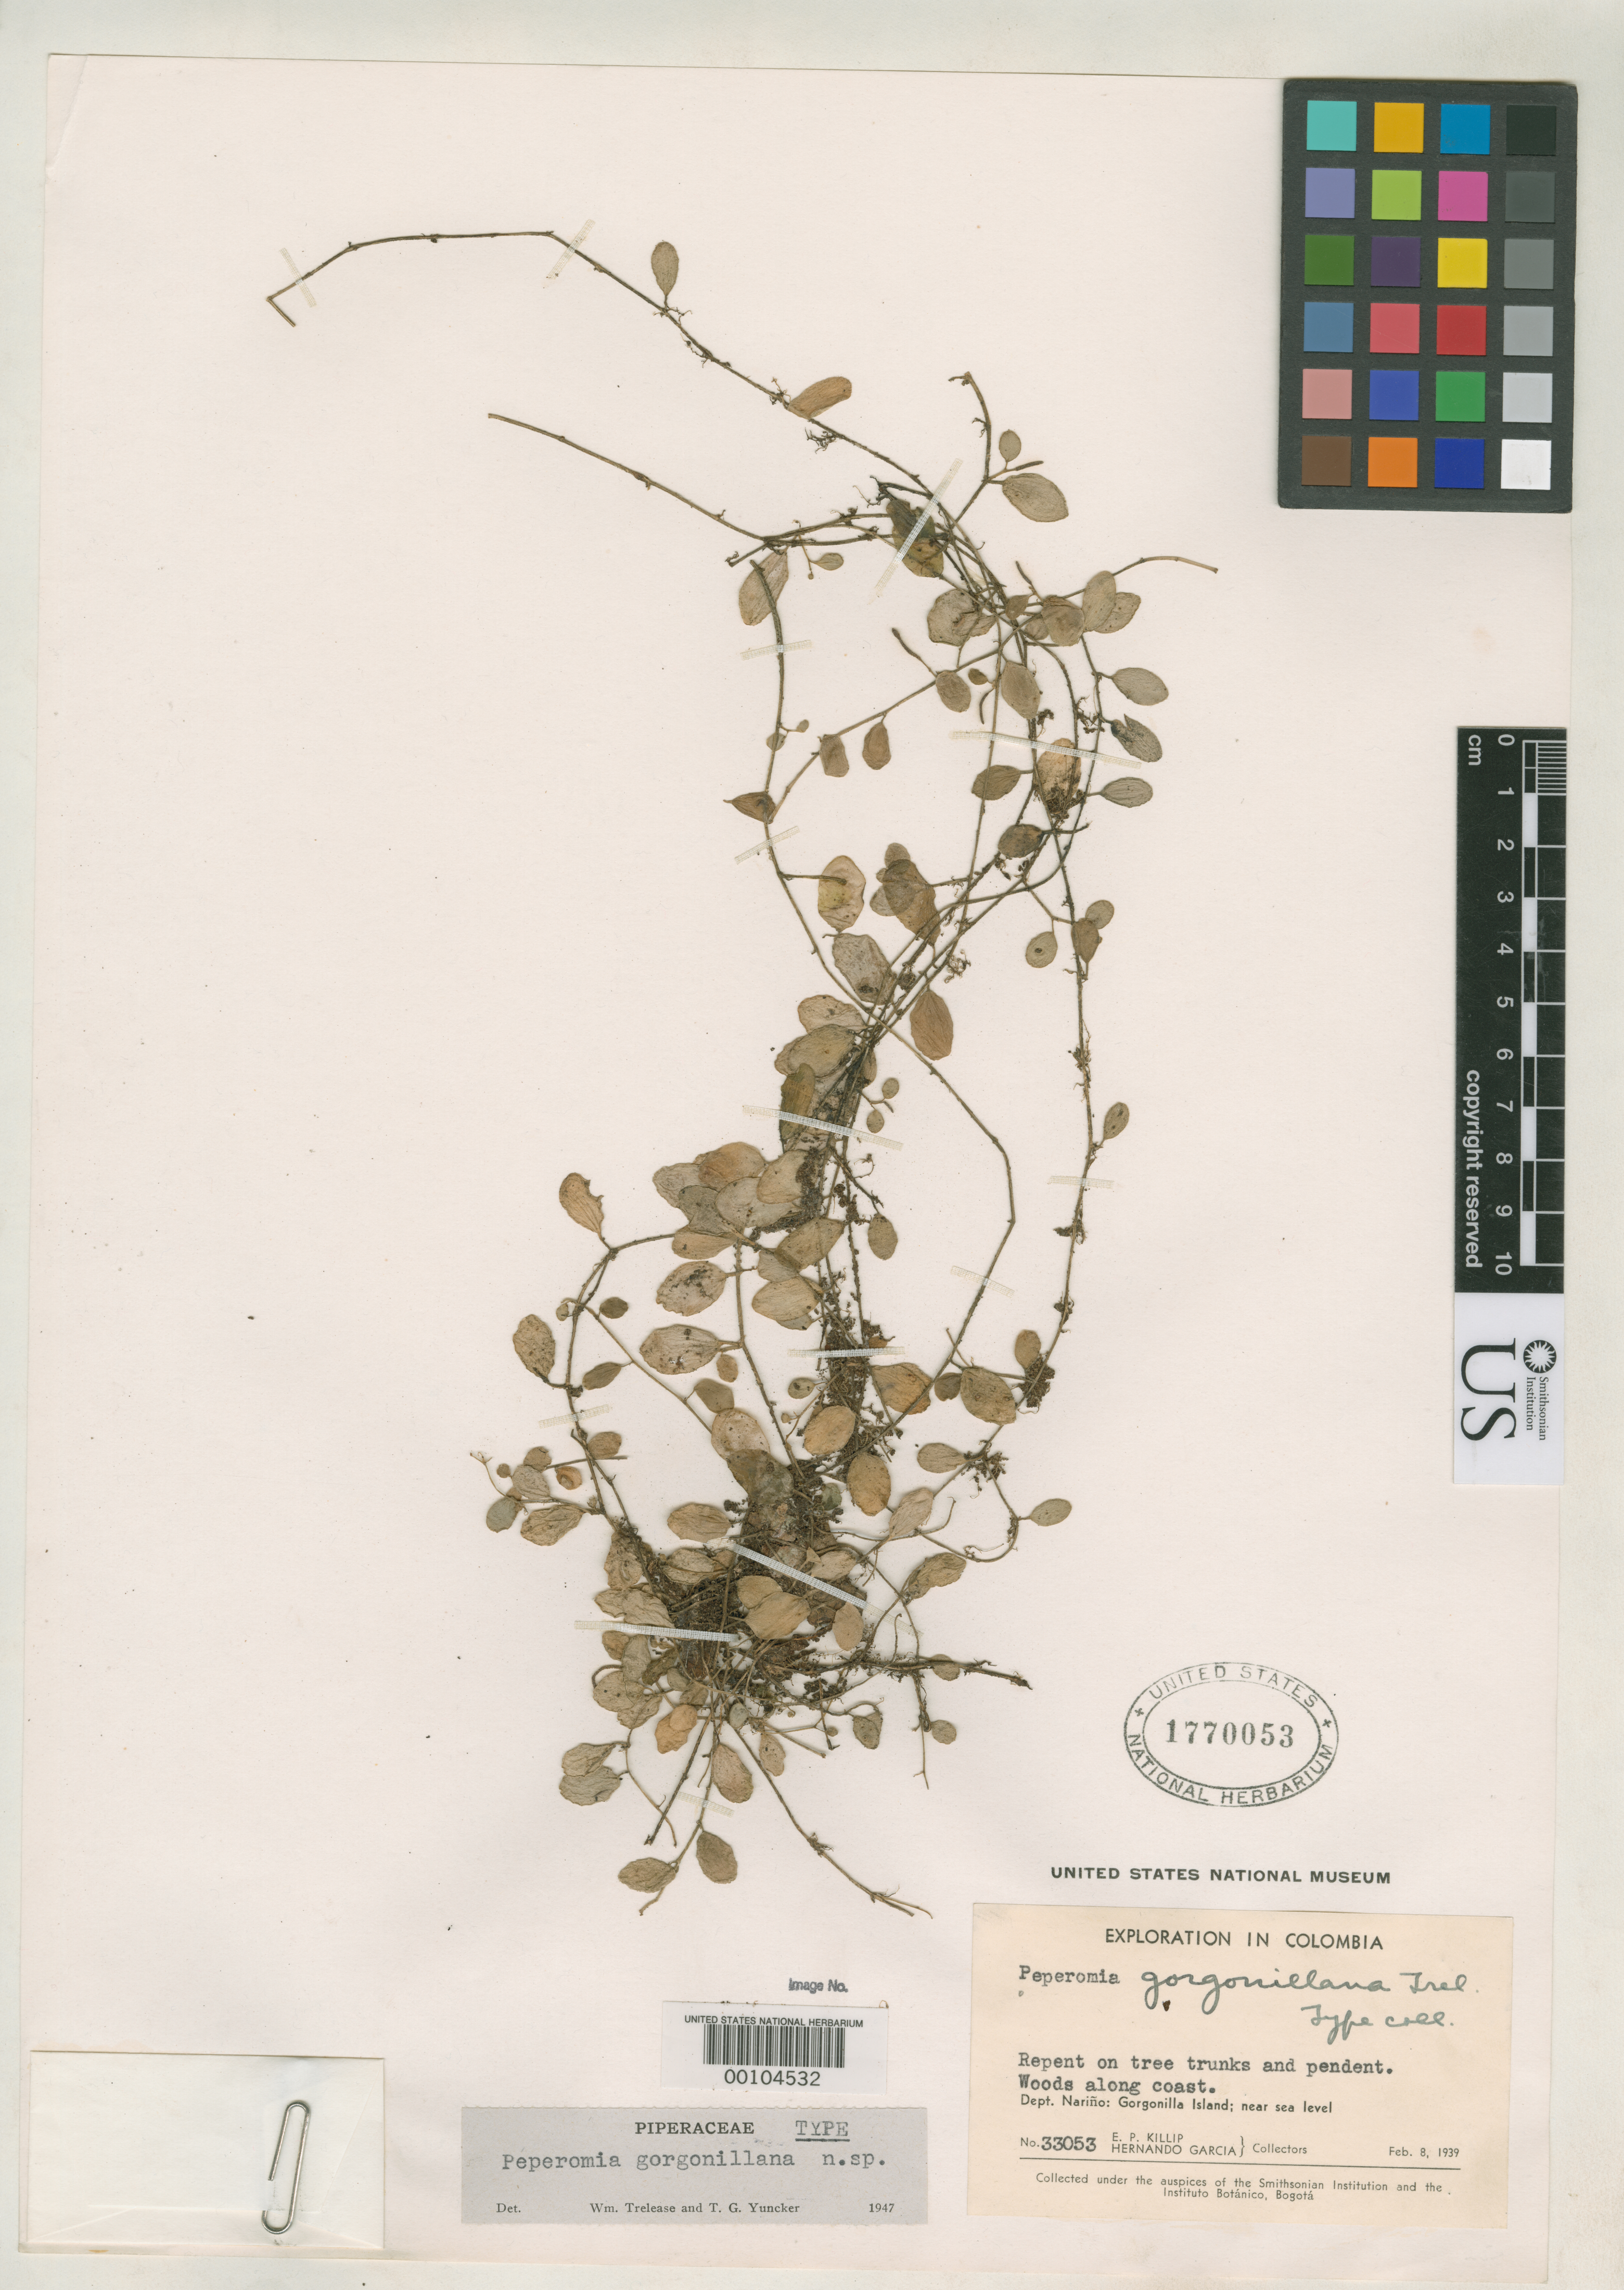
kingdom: Plantae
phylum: Tracheophyta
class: Magnoliopsida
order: Piperales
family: Piperaceae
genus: Peperomia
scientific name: Peperomia gorgonillana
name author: Trel. & Yunck.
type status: Holotype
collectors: E. P. Killip & H. García Barriga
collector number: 33053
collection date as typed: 08 Feb 1939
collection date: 1939-02-08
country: Colombia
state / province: Nariño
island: Gorgonilla Island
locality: At sea level.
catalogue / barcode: US 1770053